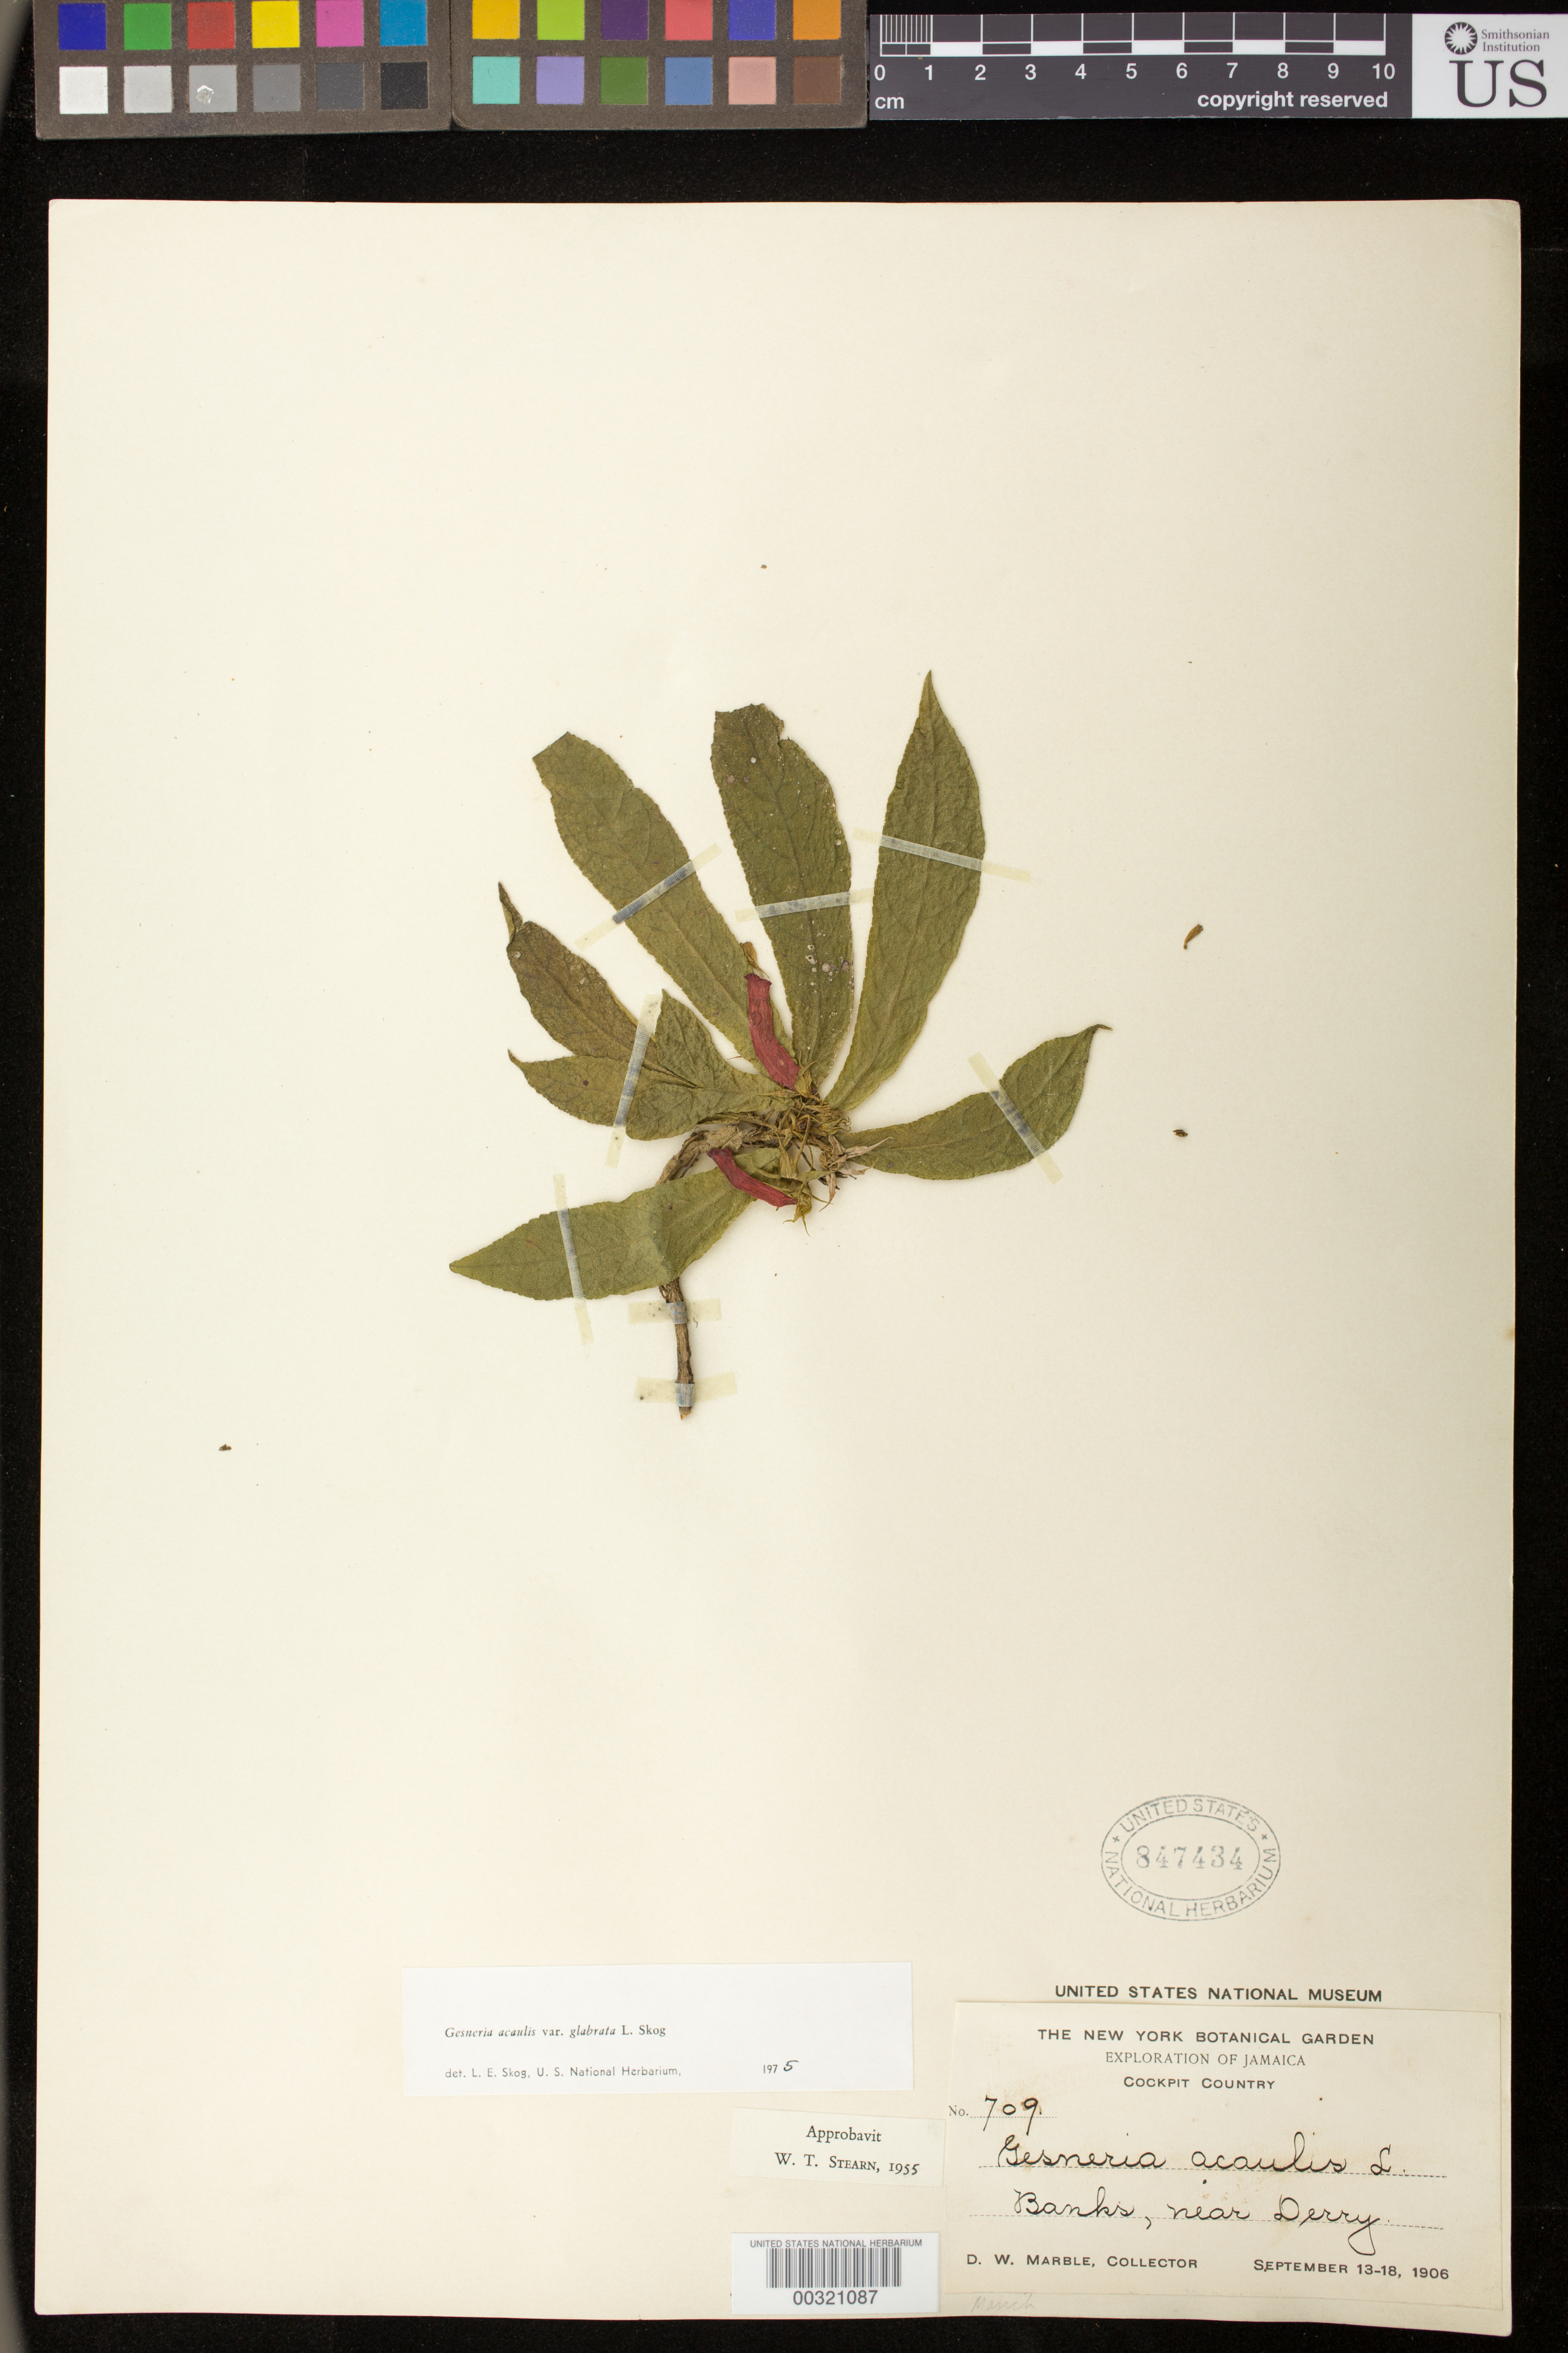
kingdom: Plantae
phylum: Tracheophyta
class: Magnoliopsida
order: Lamiales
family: Gesneriaceae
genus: Gesneria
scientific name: Gesneria acaulis var. glabrata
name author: L.E. Skog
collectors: D. W. Marble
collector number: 709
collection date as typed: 13-18 Sep 1906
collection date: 1906-09-13/1906-09-18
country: Jamaica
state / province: Manchester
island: Jamaica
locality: Cockpit Country, banks, near Derry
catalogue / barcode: US 847434